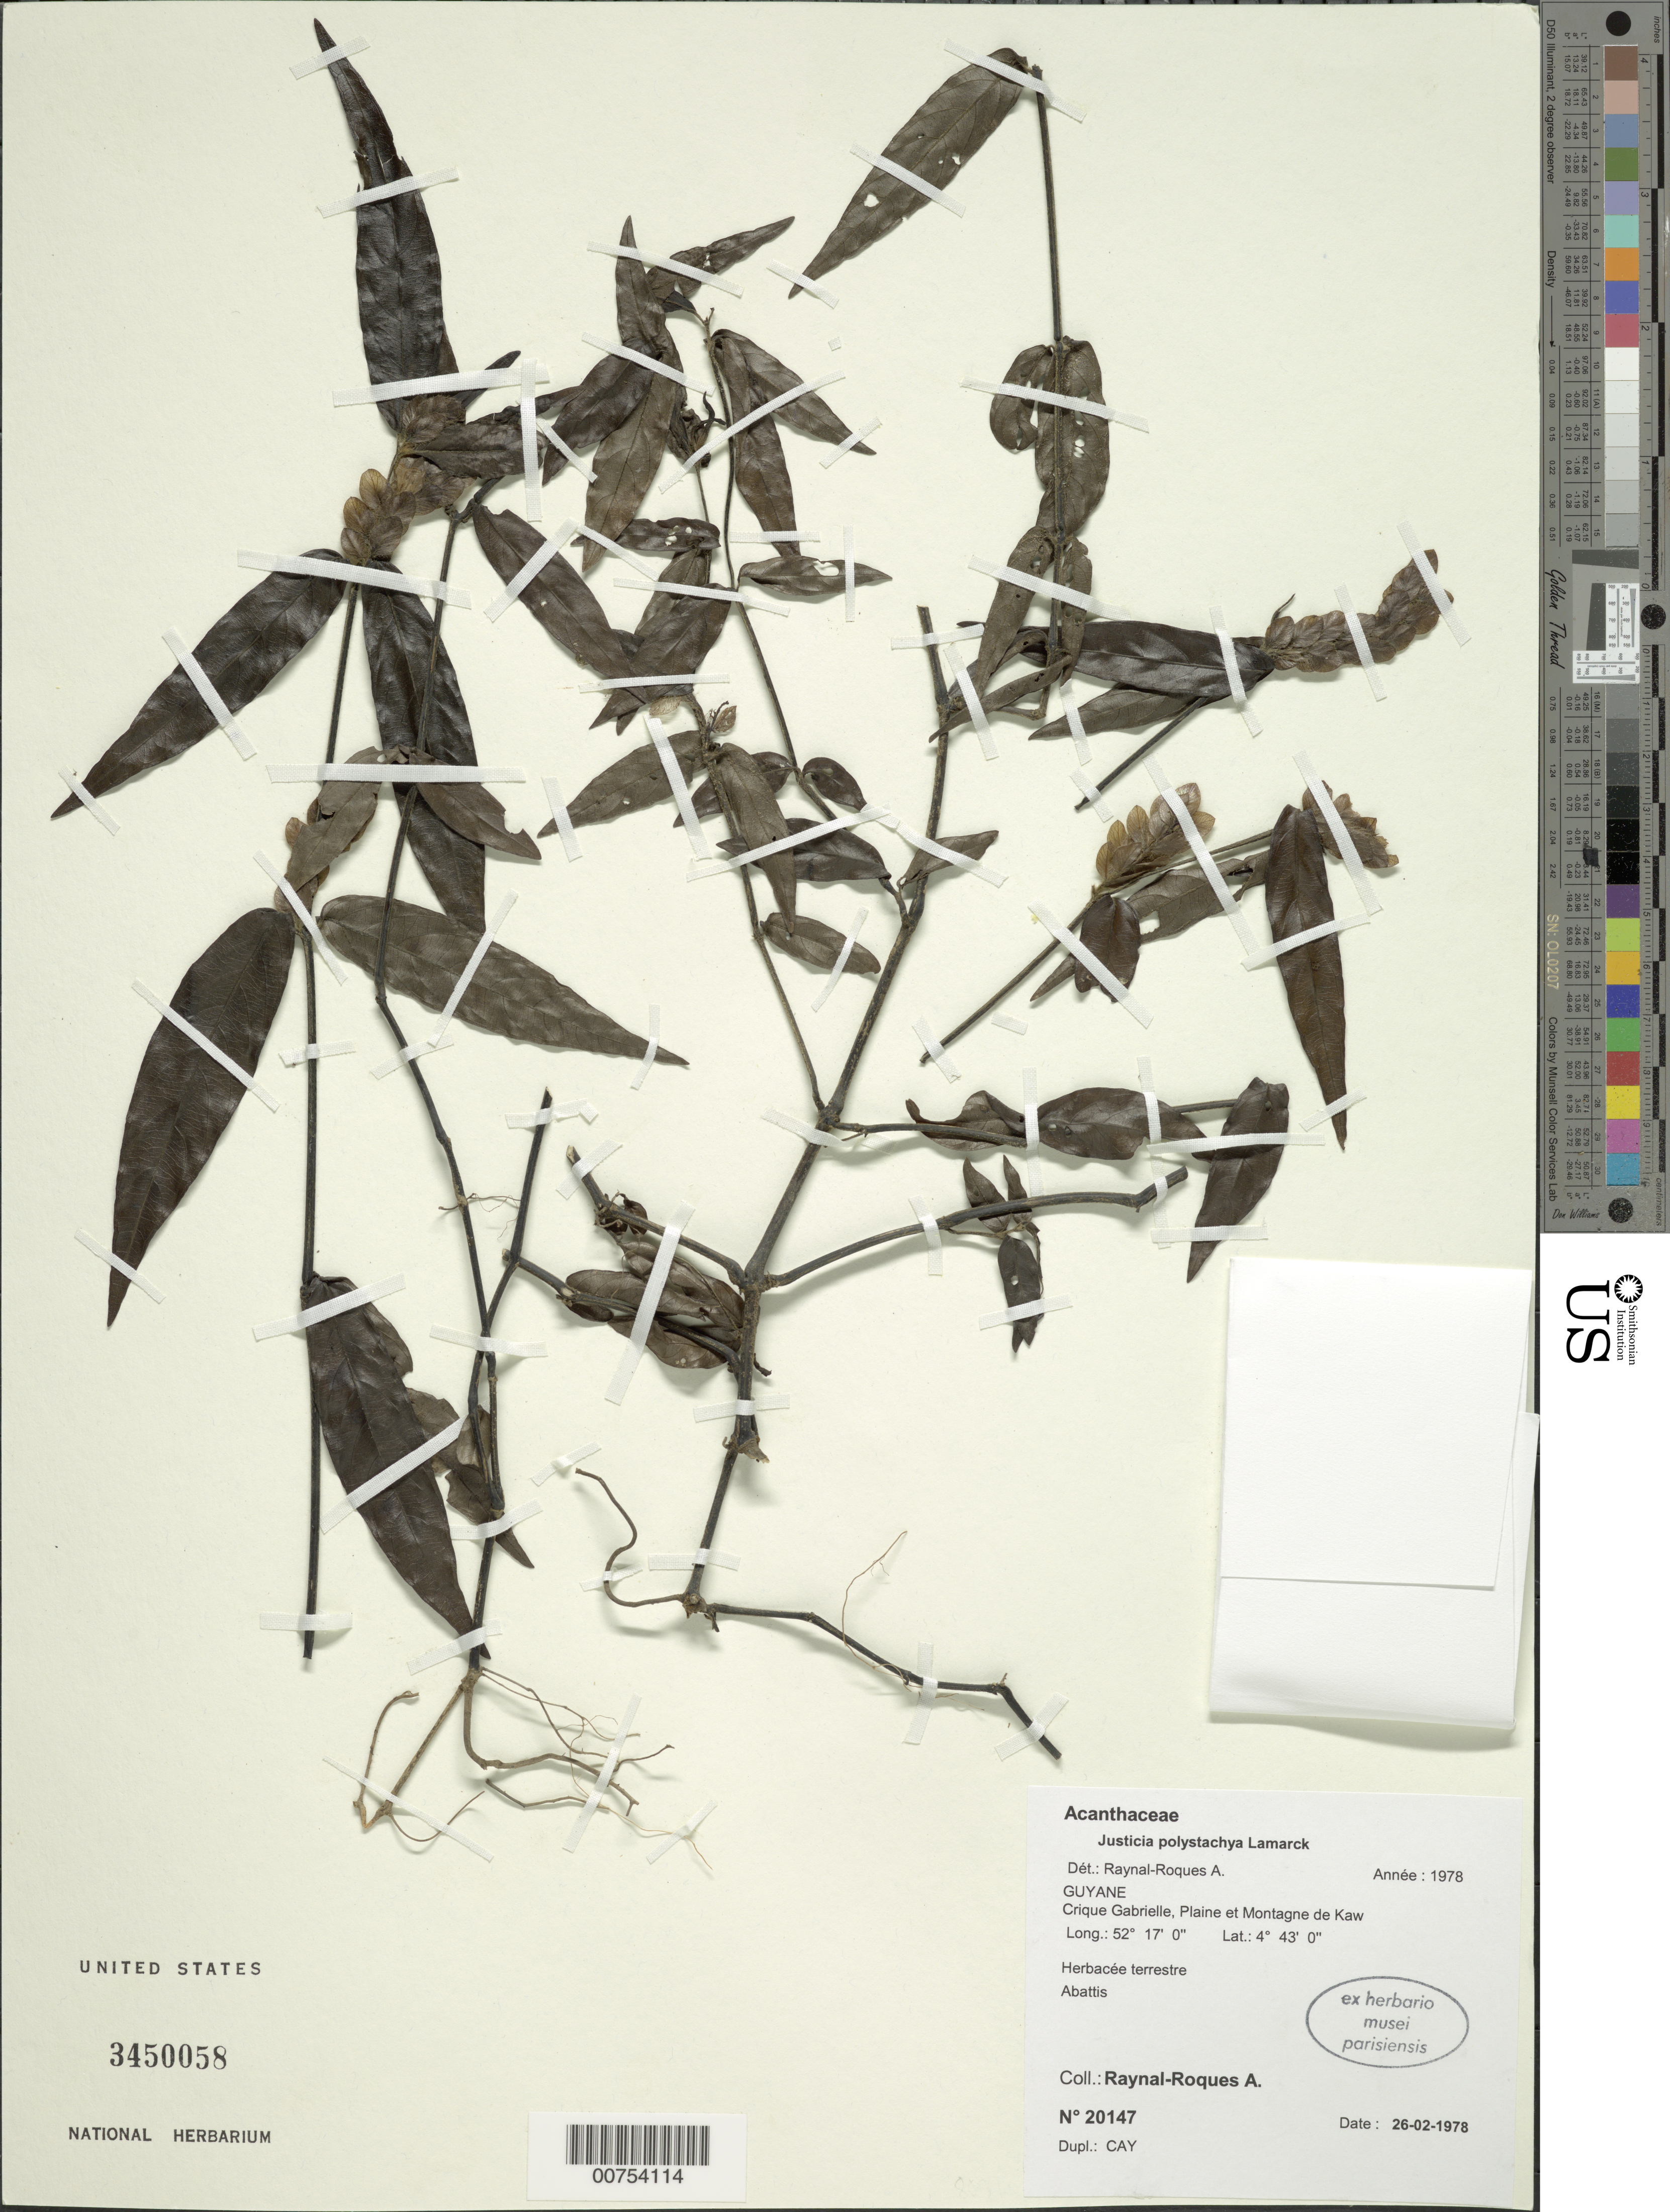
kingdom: Plantae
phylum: Tracheophyta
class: Magnoliopsida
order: Lamiales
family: Acanthaceae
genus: Justicia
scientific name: Justicia polystachya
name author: Lam.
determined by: Raynal, A. M.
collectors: A. M. Raynal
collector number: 20147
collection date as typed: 26-Feb-78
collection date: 1978-02-26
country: French Guiana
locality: Crique Gabrielle, Plaine et Montagne de Kaw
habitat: Clearing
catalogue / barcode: US 3450058